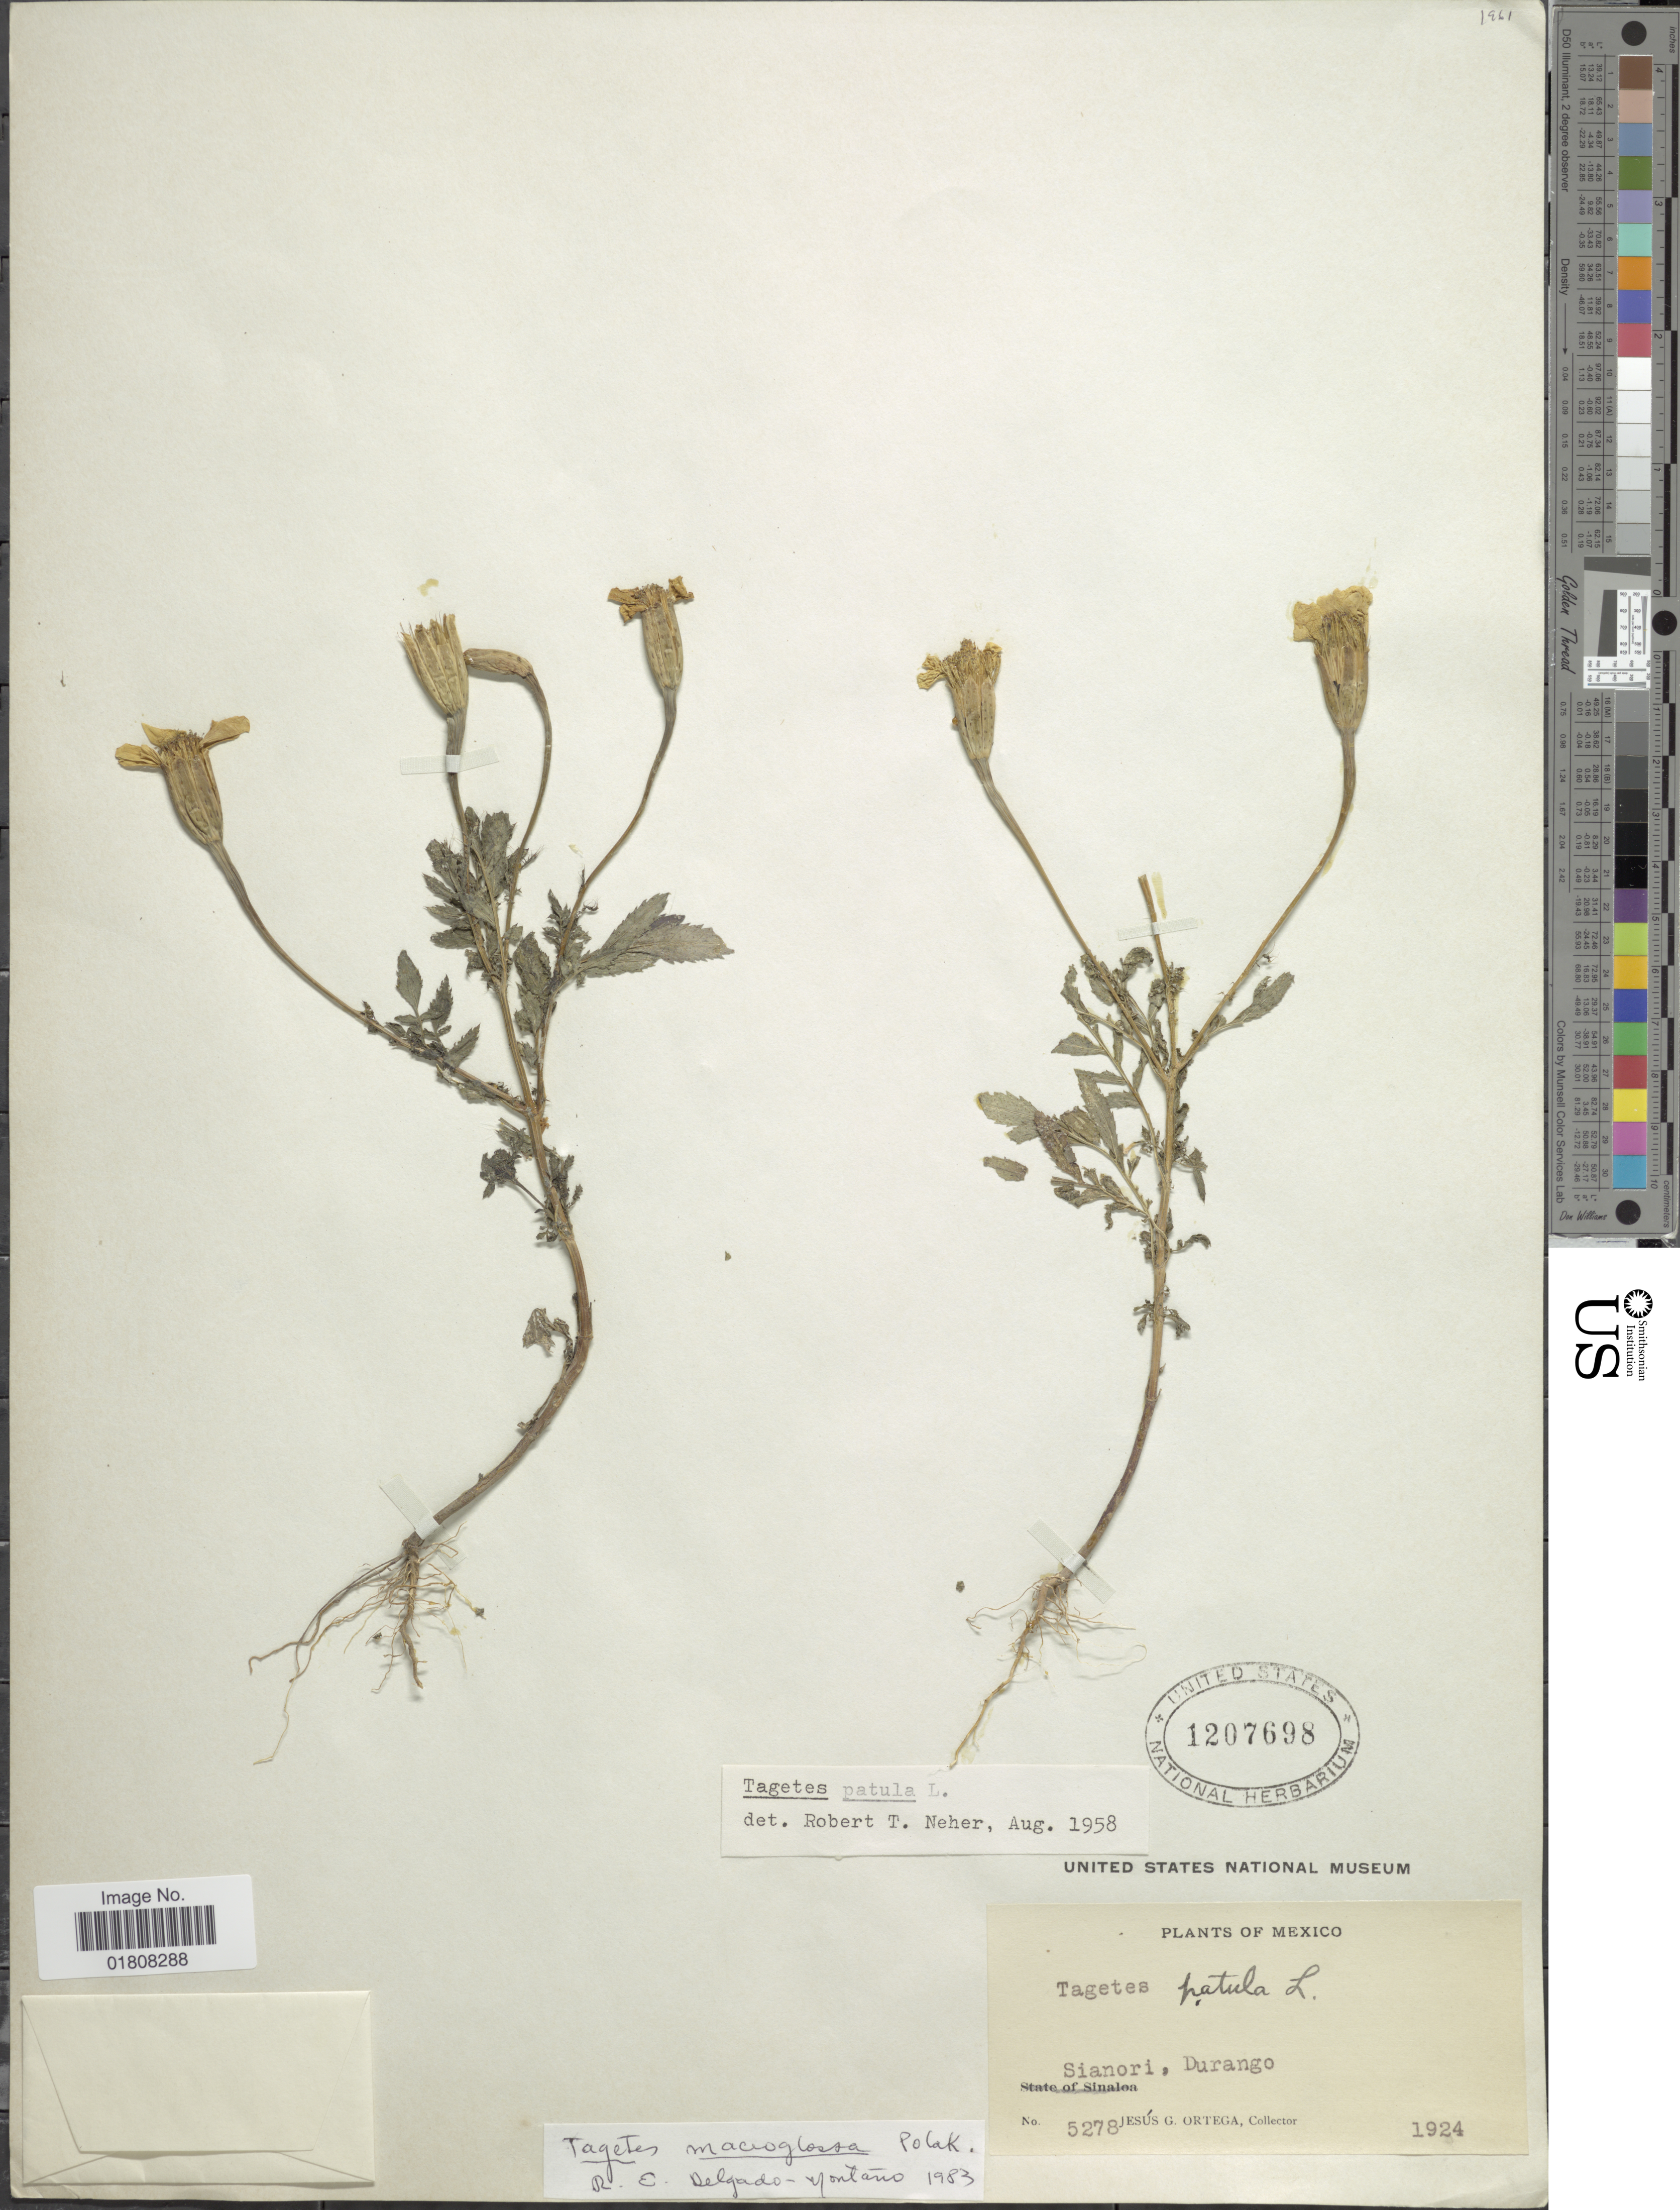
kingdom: Plantae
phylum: Tracheophyta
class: Magnoliopsida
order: Asterales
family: Asteraceae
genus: Tagetes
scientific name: Tagetes macroglossa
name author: Polak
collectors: J. Ortega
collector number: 5278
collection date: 1924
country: Mexico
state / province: Durango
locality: Sianori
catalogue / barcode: US 1207698